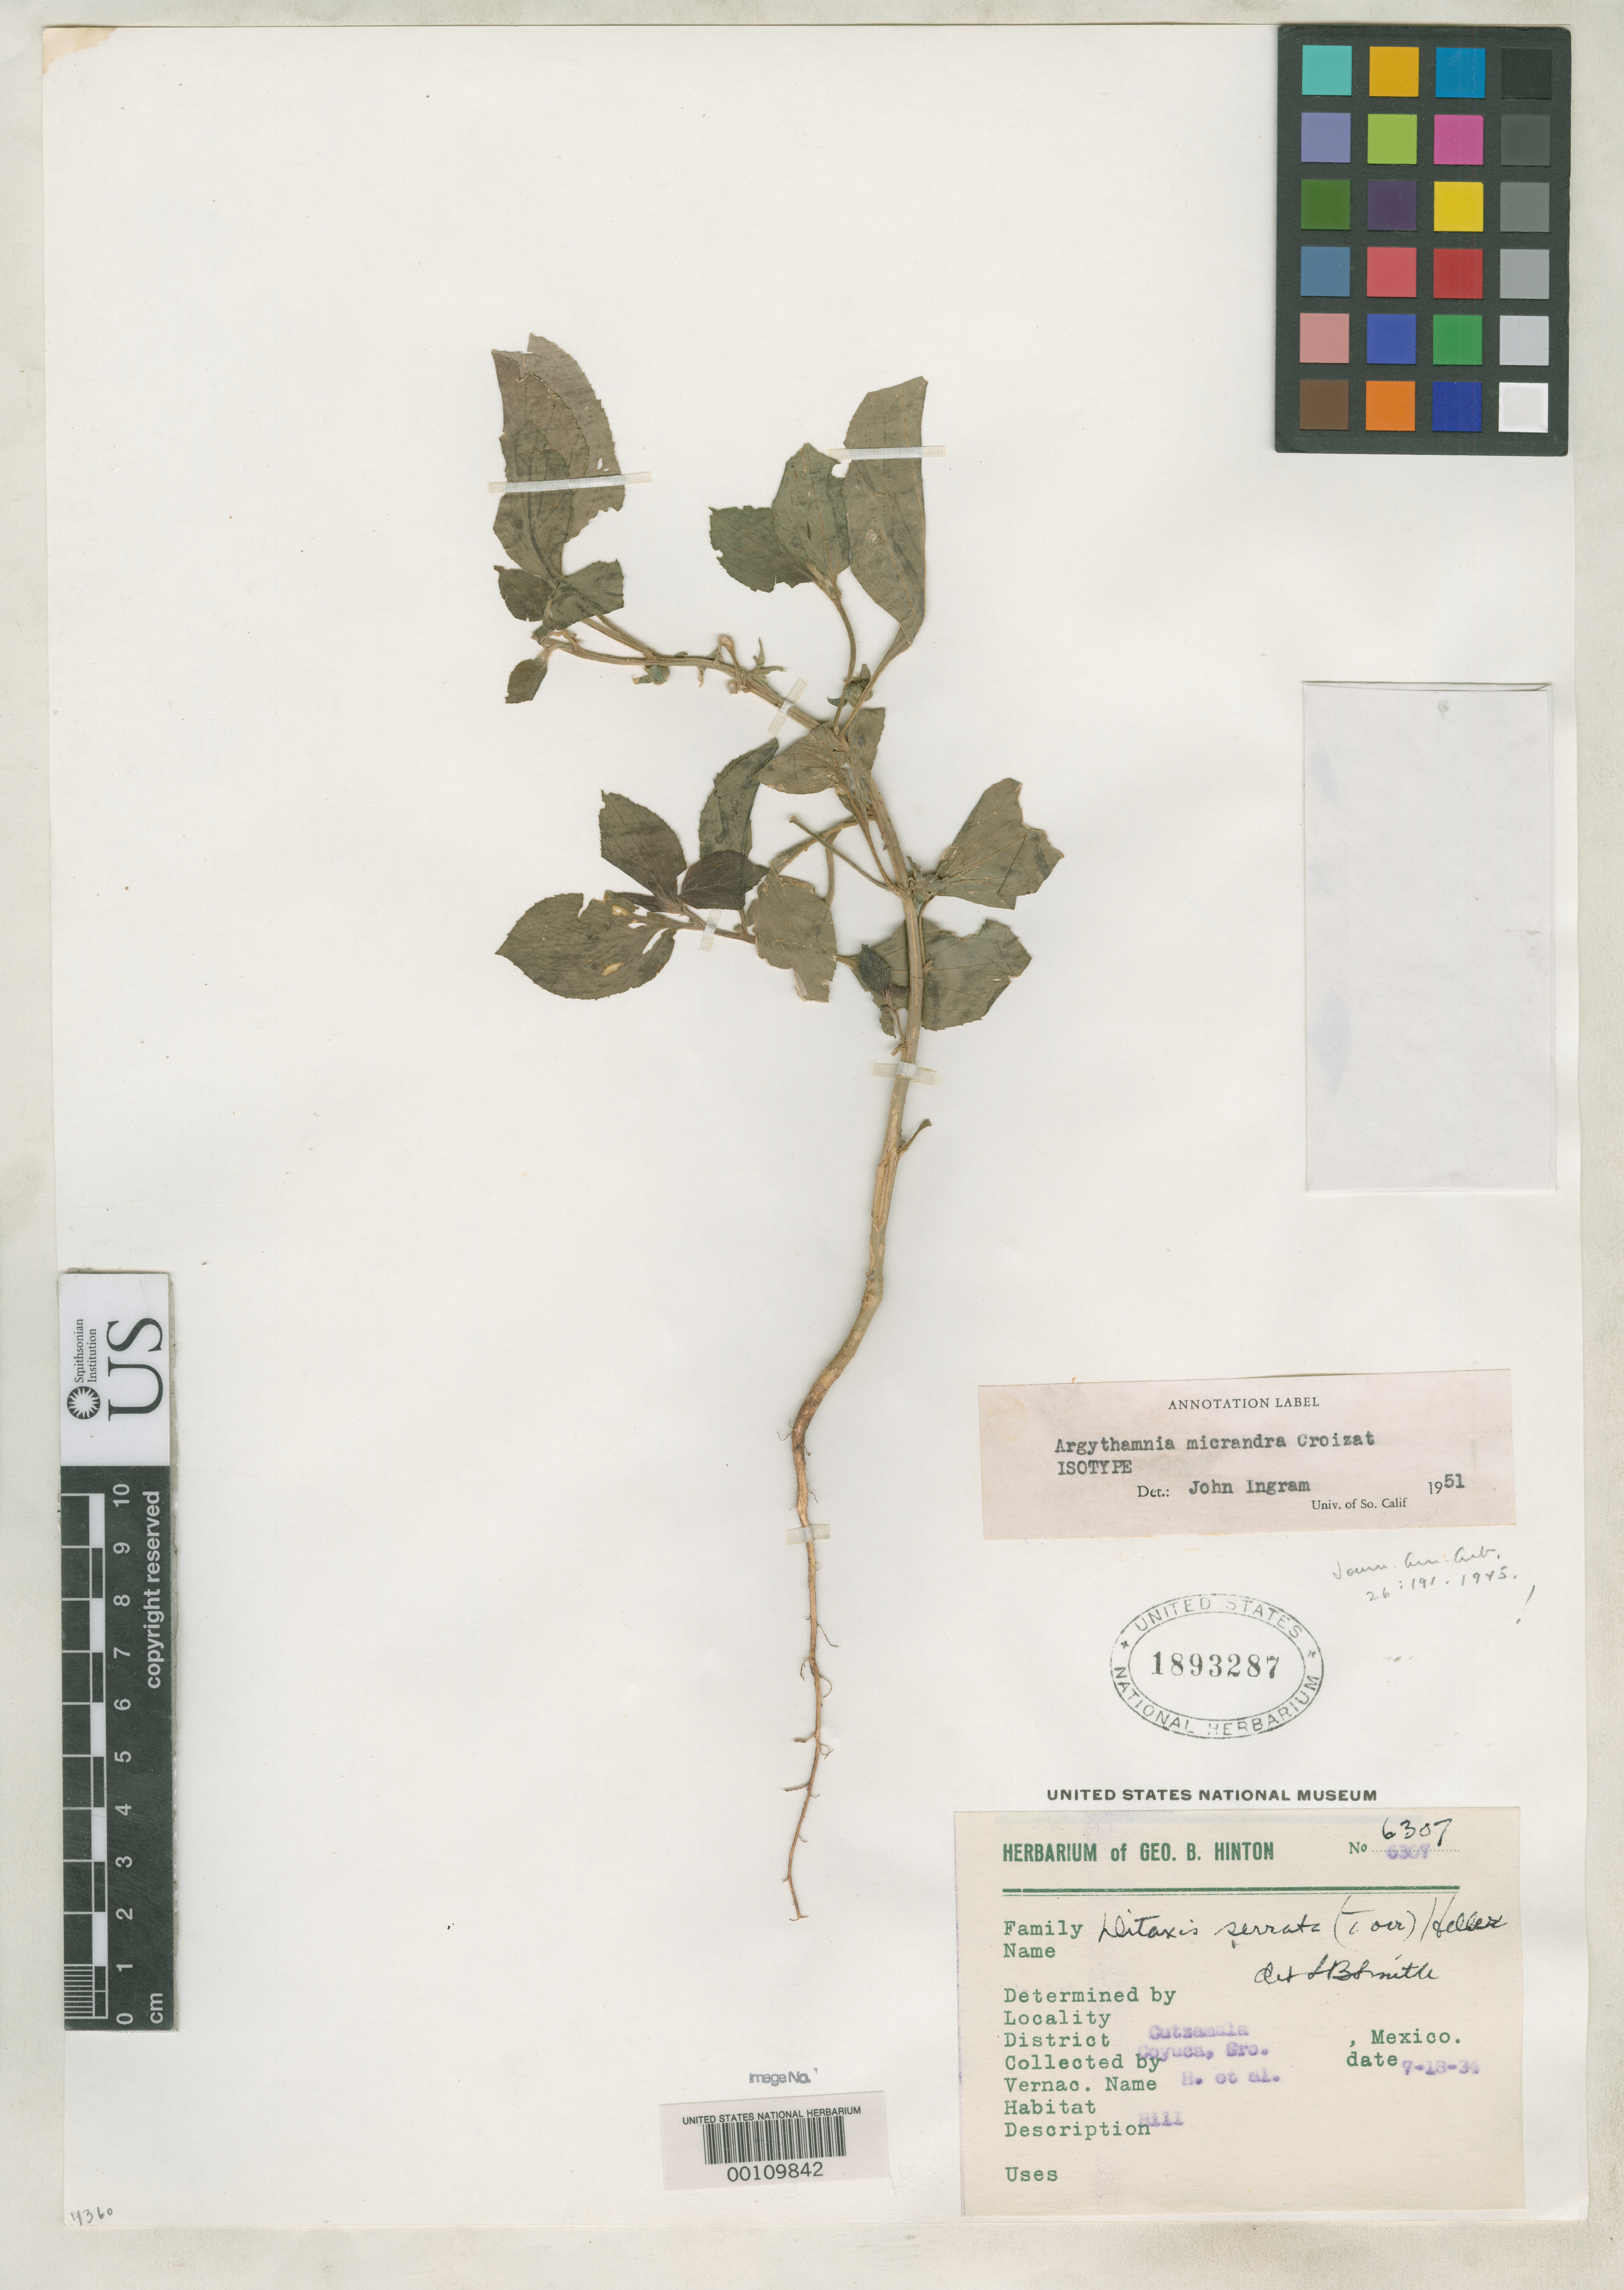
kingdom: Plantae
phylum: Tracheophyta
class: Magnoliopsida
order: Malpighiales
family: Euphorbiaceae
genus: Argythamnia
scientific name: Argythamnia micrandra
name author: Croizat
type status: Isotype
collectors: G. B. Hinton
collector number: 6307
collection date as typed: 18 Jul 1934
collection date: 1934-07-18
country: Mexico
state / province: Guerrero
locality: Coyuca, Cutzamala.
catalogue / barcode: US 1893287